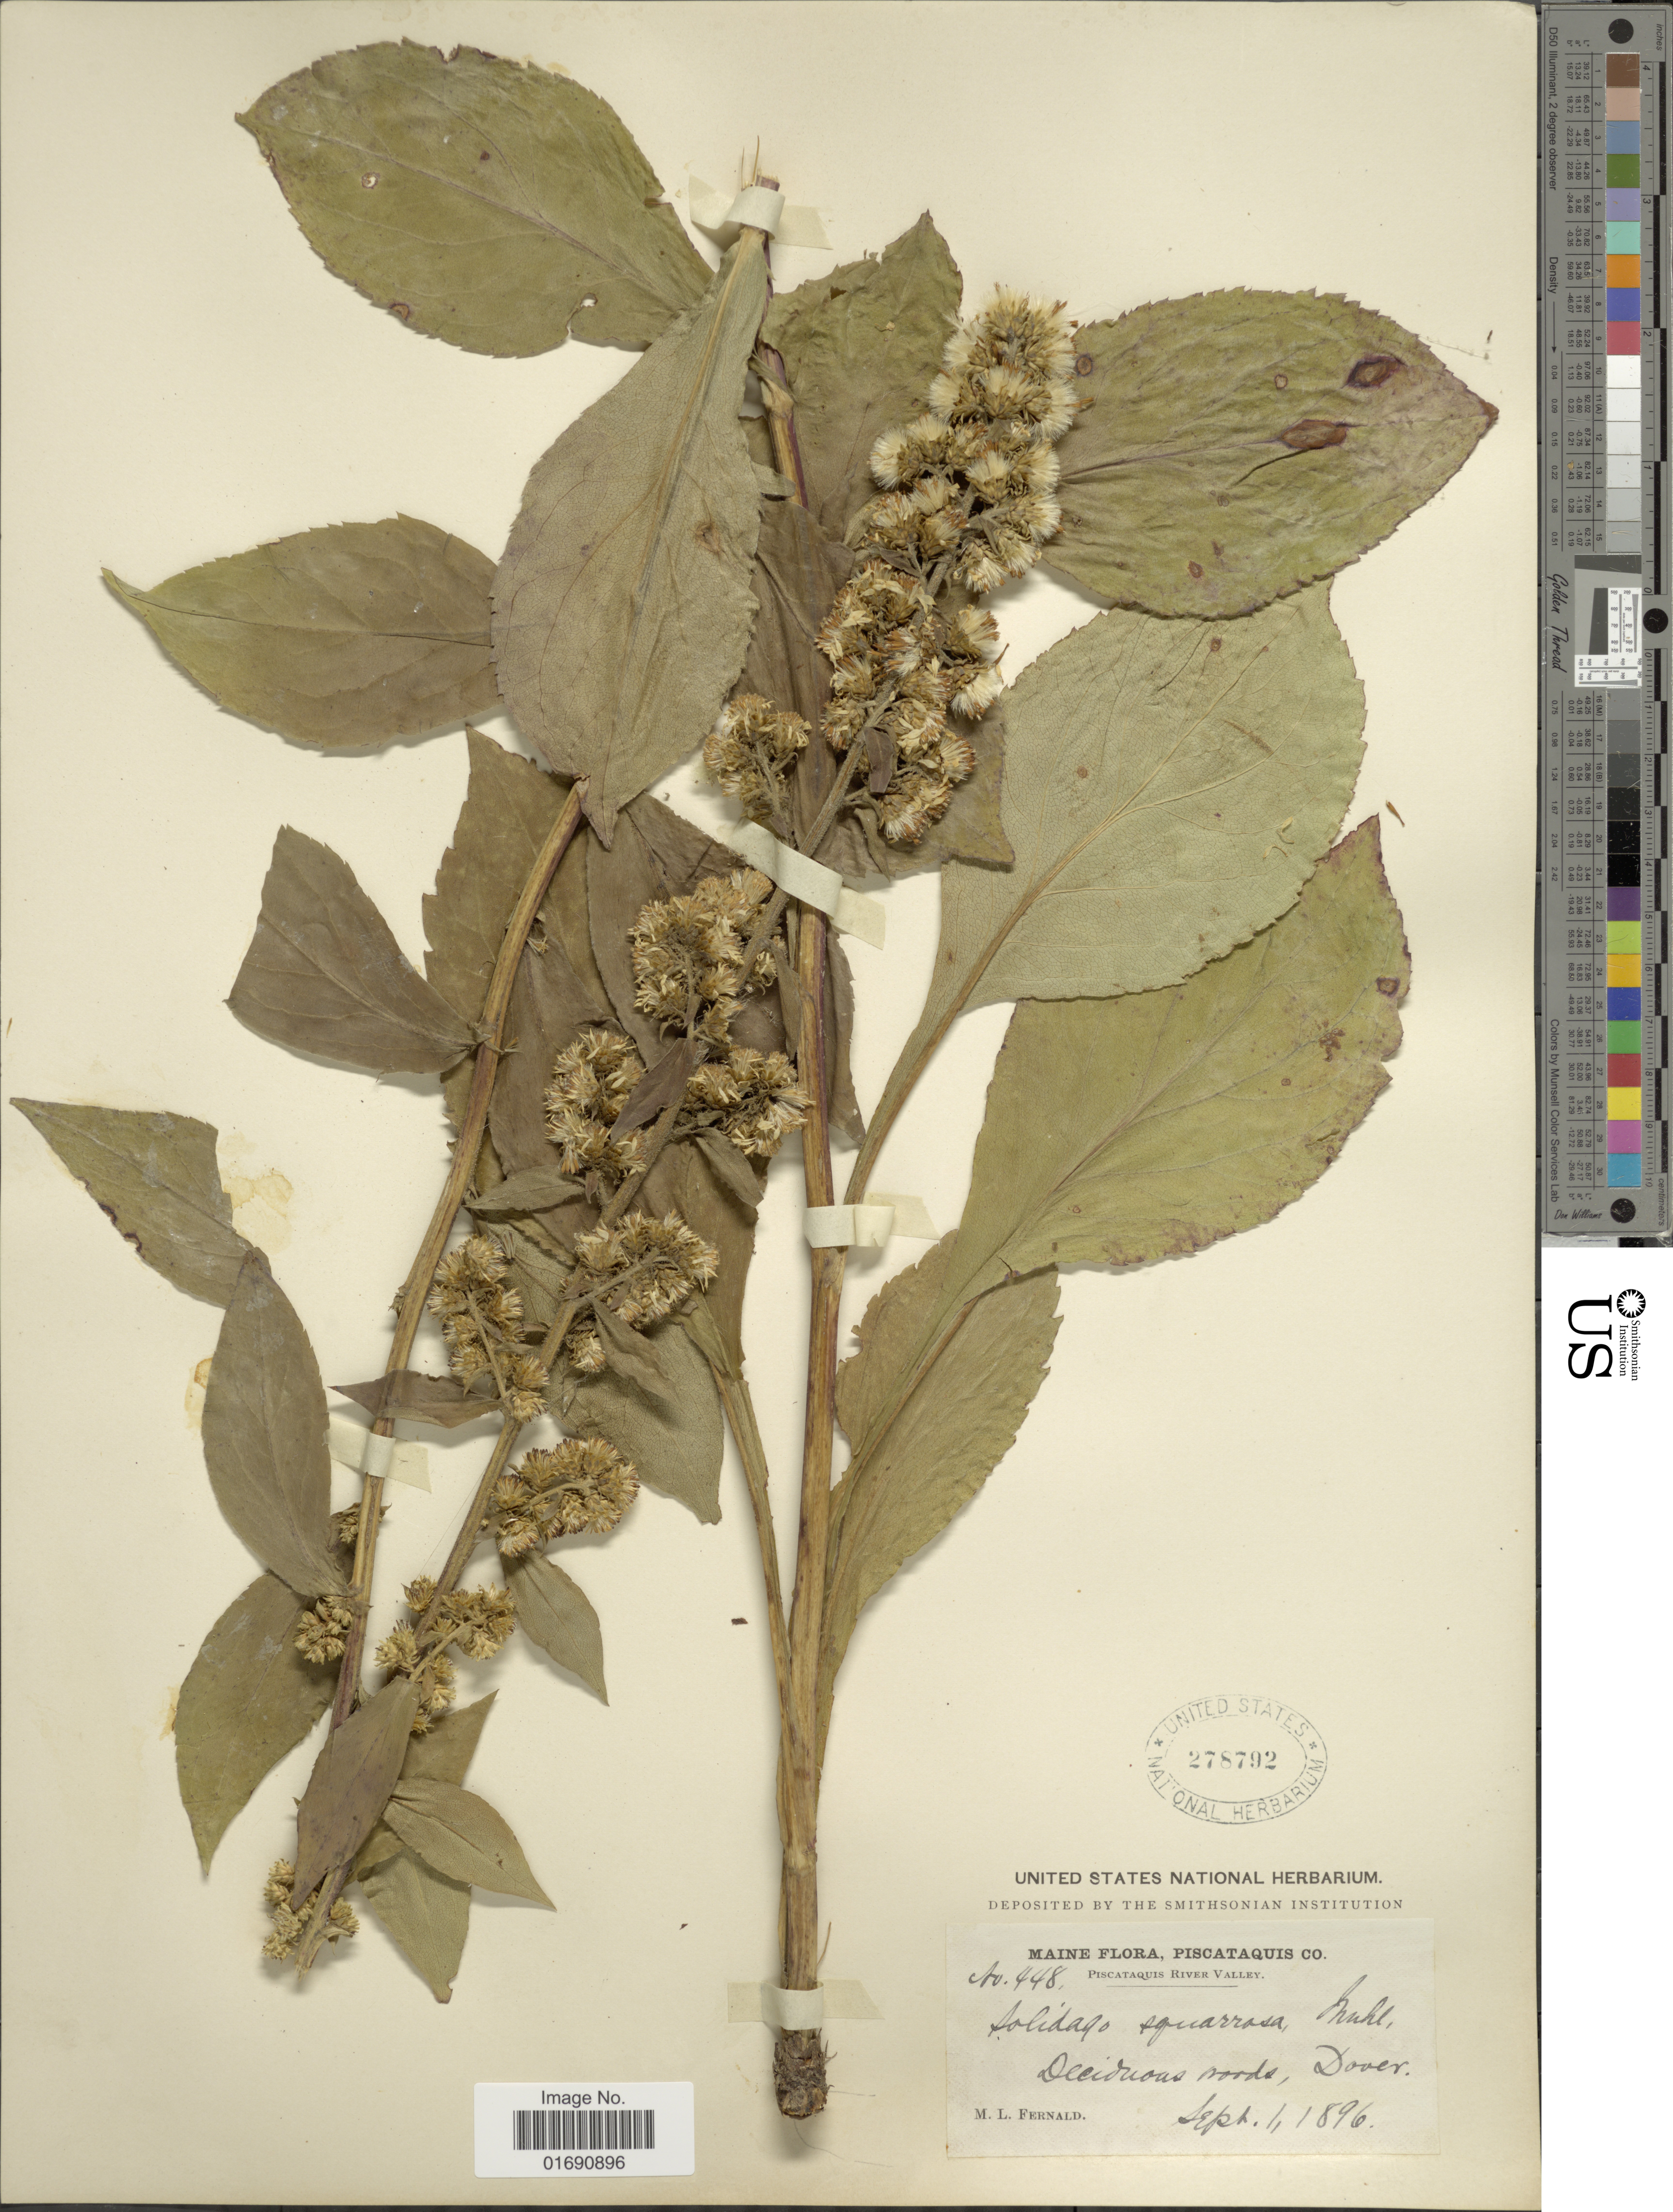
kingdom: Plantae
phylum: Tracheophyta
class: Magnoliopsida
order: Asterales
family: Asteraceae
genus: Solidago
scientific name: Solidago squarrosa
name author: Muhl.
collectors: M. L. Fernald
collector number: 448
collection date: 1896-09-01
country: United States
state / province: Maine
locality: Piscataquis Co. Piscataquis River Valley, Deciduous woods, Dover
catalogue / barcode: US 278792